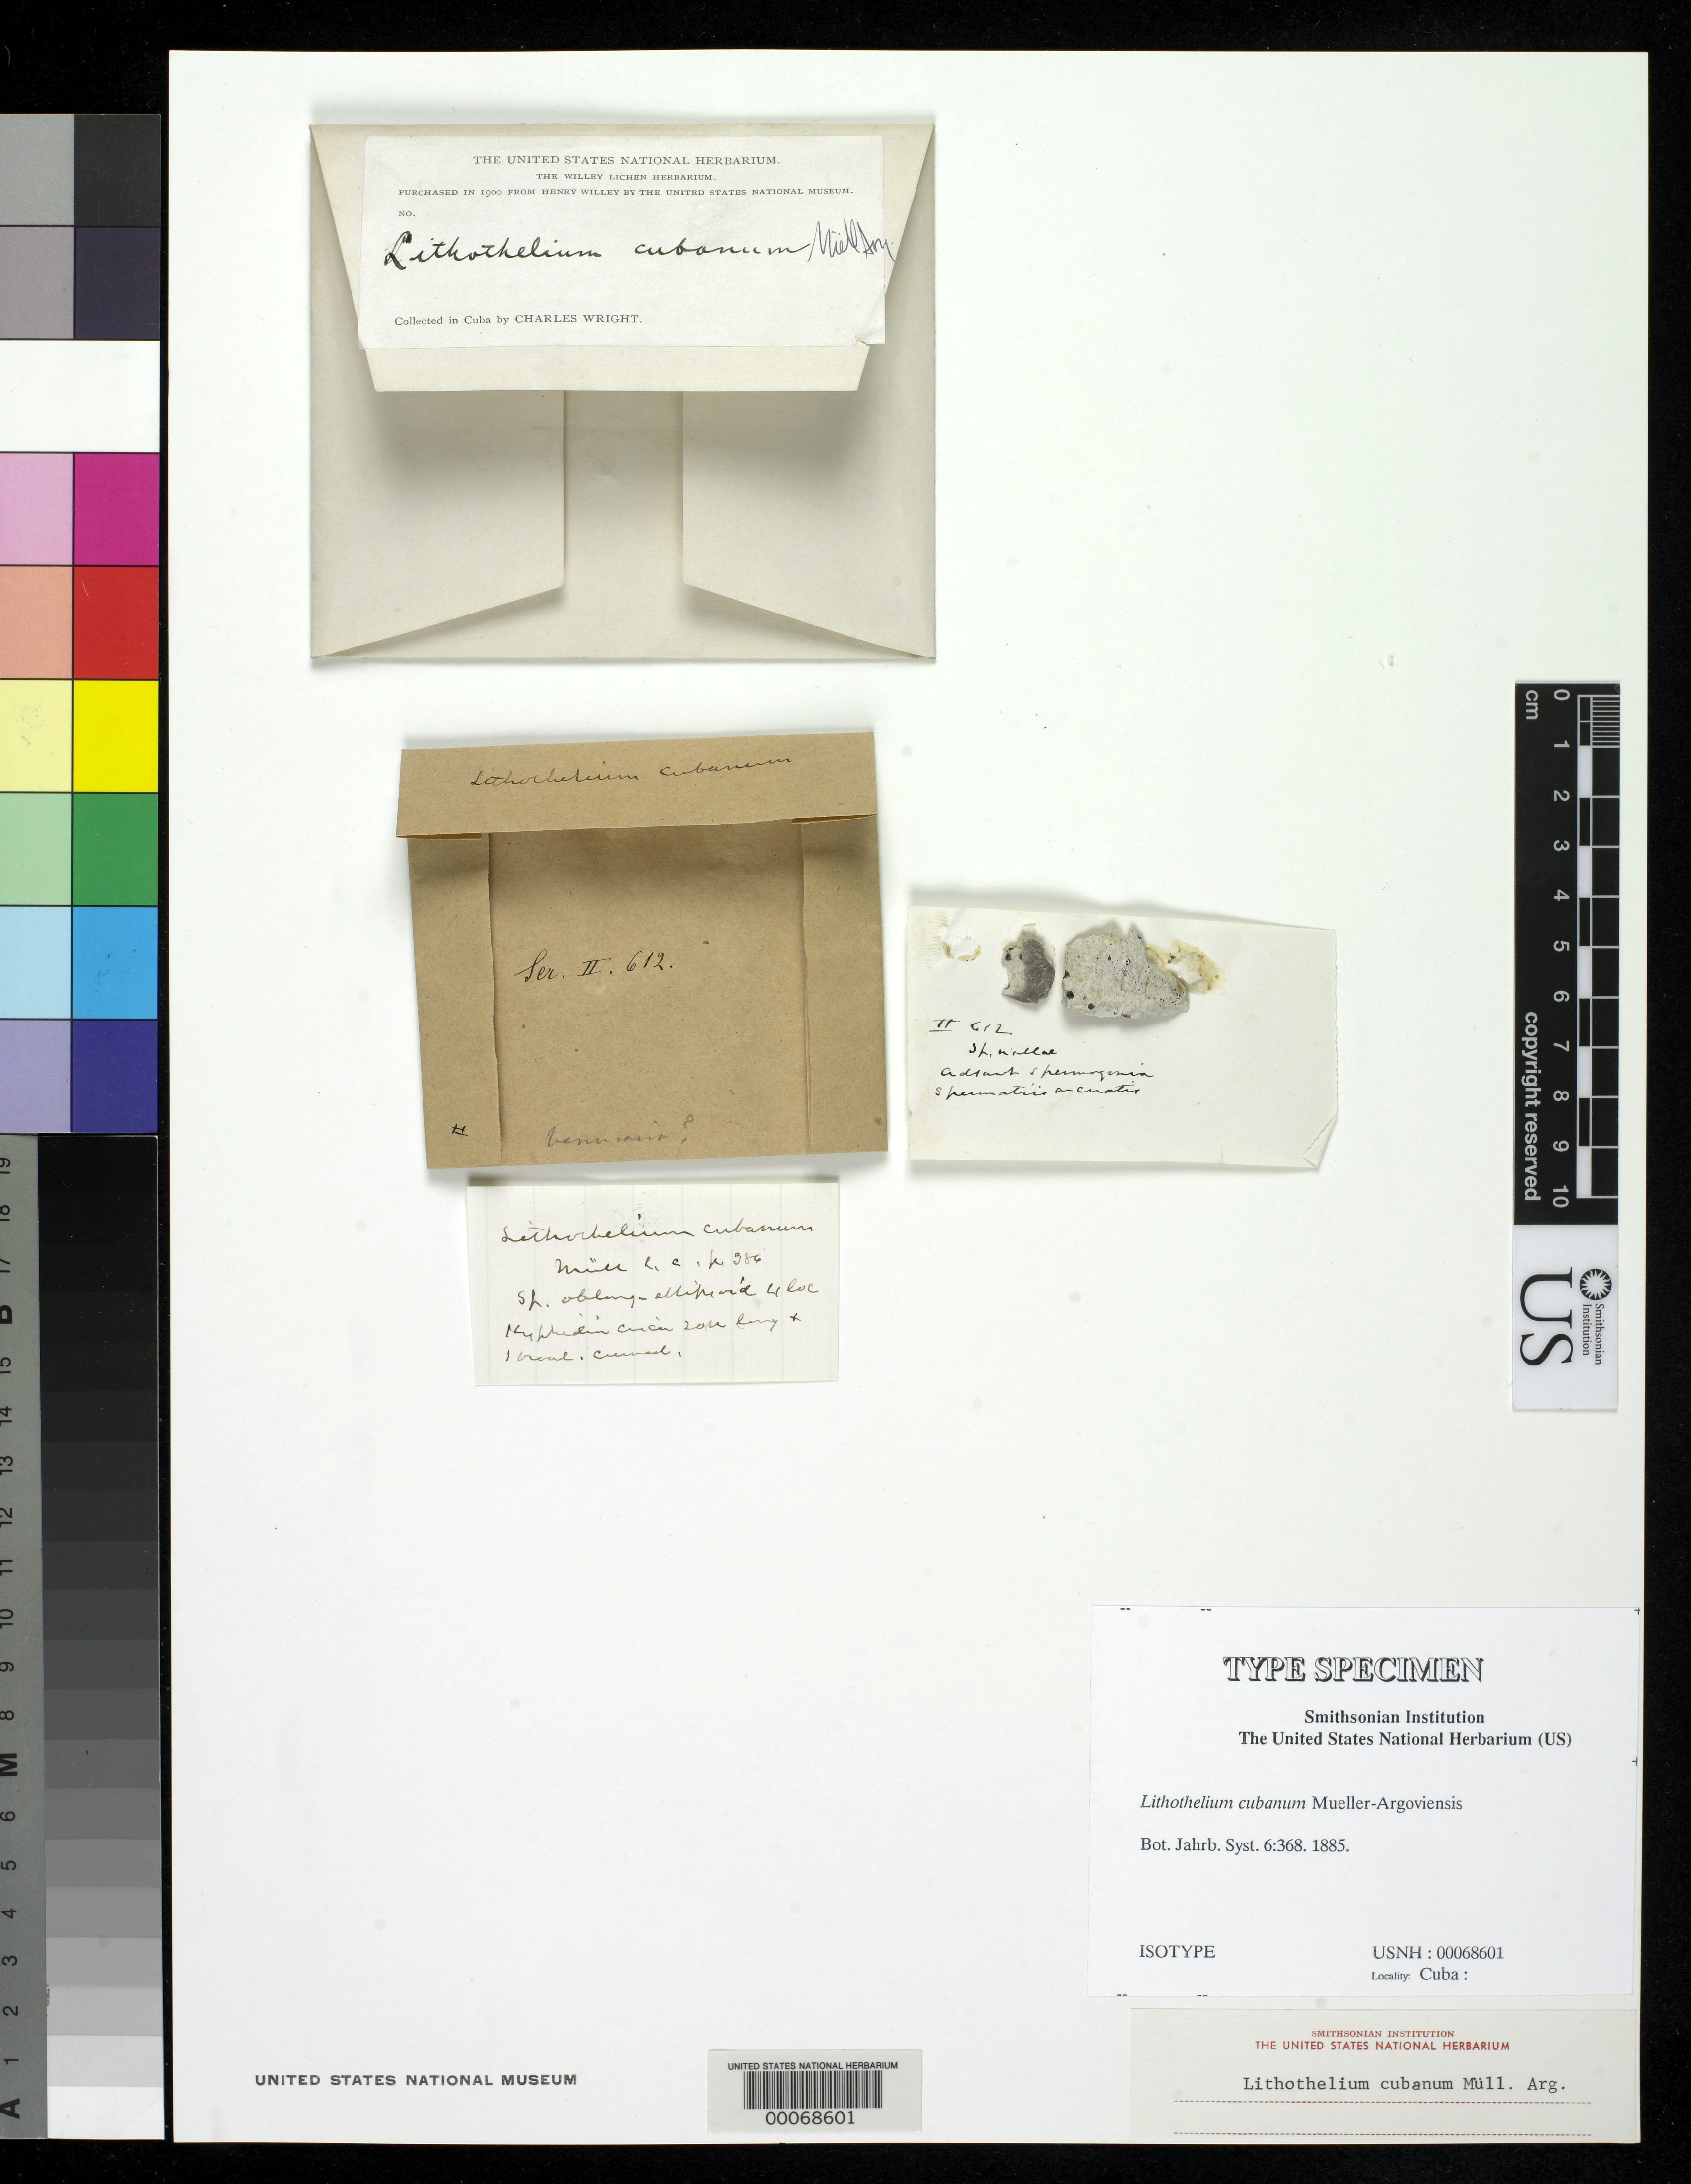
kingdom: Fungi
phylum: Ascomycota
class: Eurotiomycetes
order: Pyrenulales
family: Pyrenulaceae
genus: Lithothelium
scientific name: Lithothelium cubanum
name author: Müll. Arg.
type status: Isotype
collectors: C. Wright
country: Cuba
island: Greater Antilles